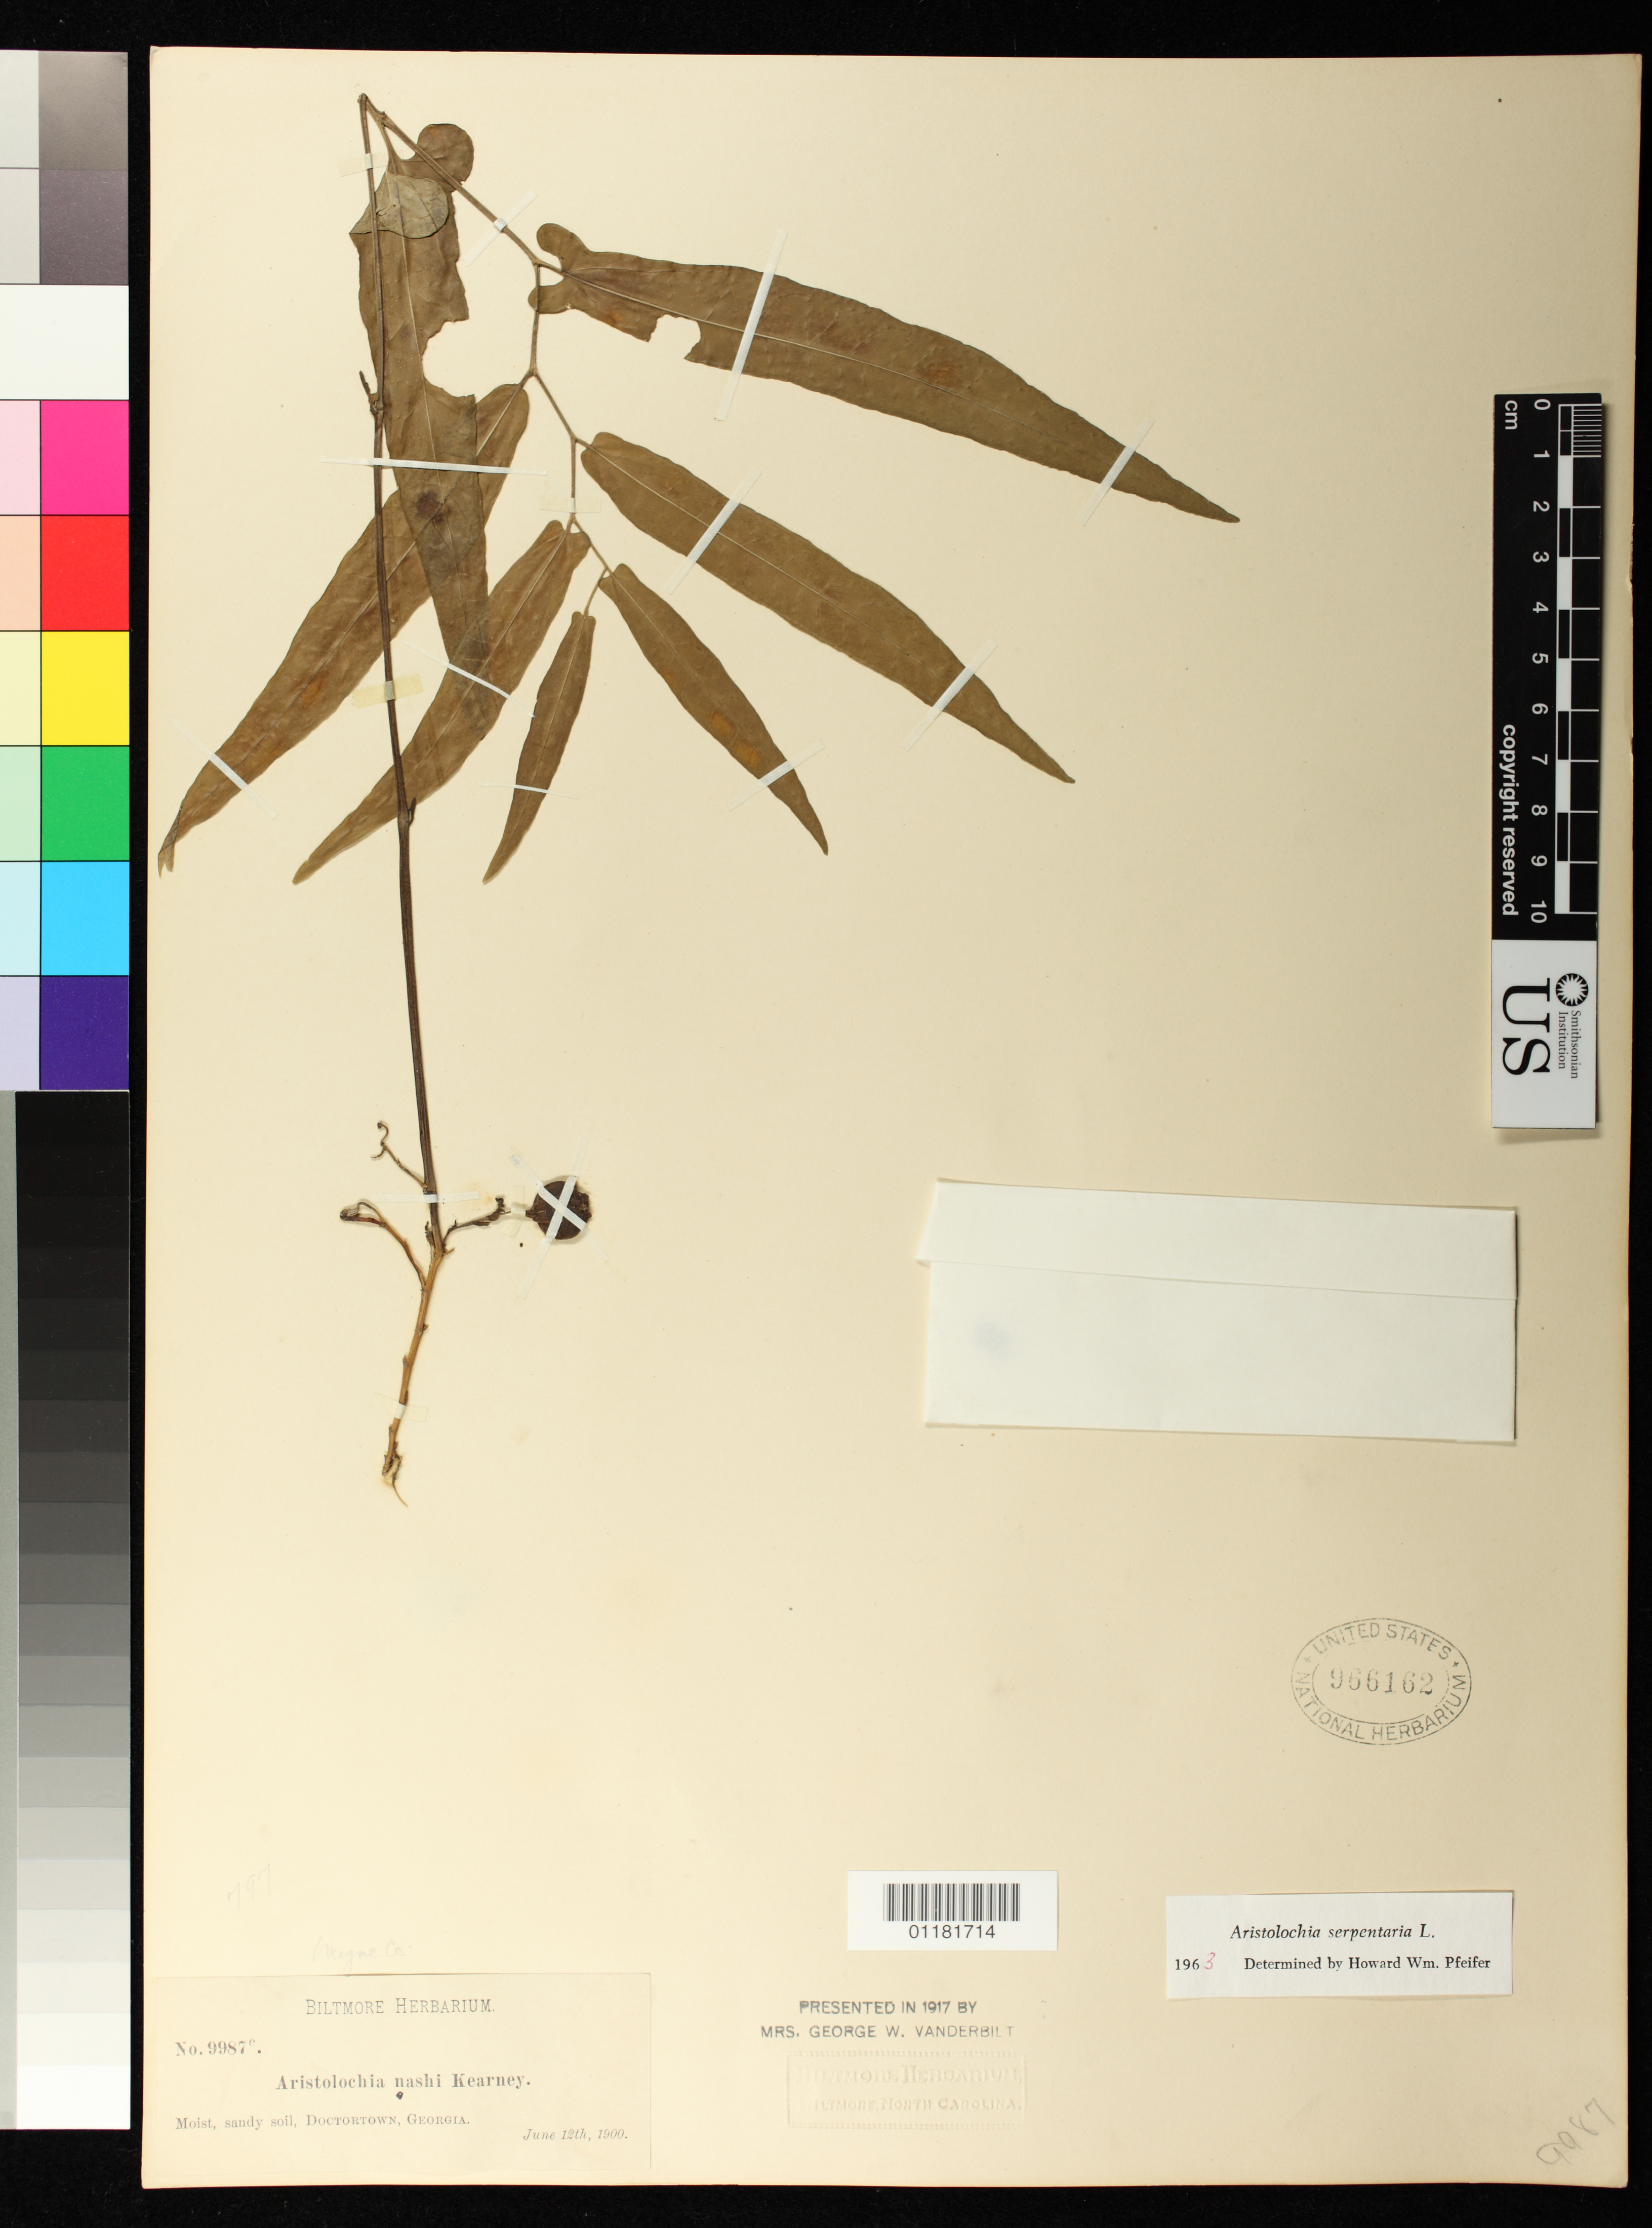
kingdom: Plantae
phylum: Tracheophyta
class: Magnoliopsida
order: Piperales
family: Aristolochiaceae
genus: Aristolochia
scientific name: Aristolochia serpentaria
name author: L.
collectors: ex herb. Biltmore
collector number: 9987c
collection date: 1900-06-12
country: United States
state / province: Georgia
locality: Doctortown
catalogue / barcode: US 966162